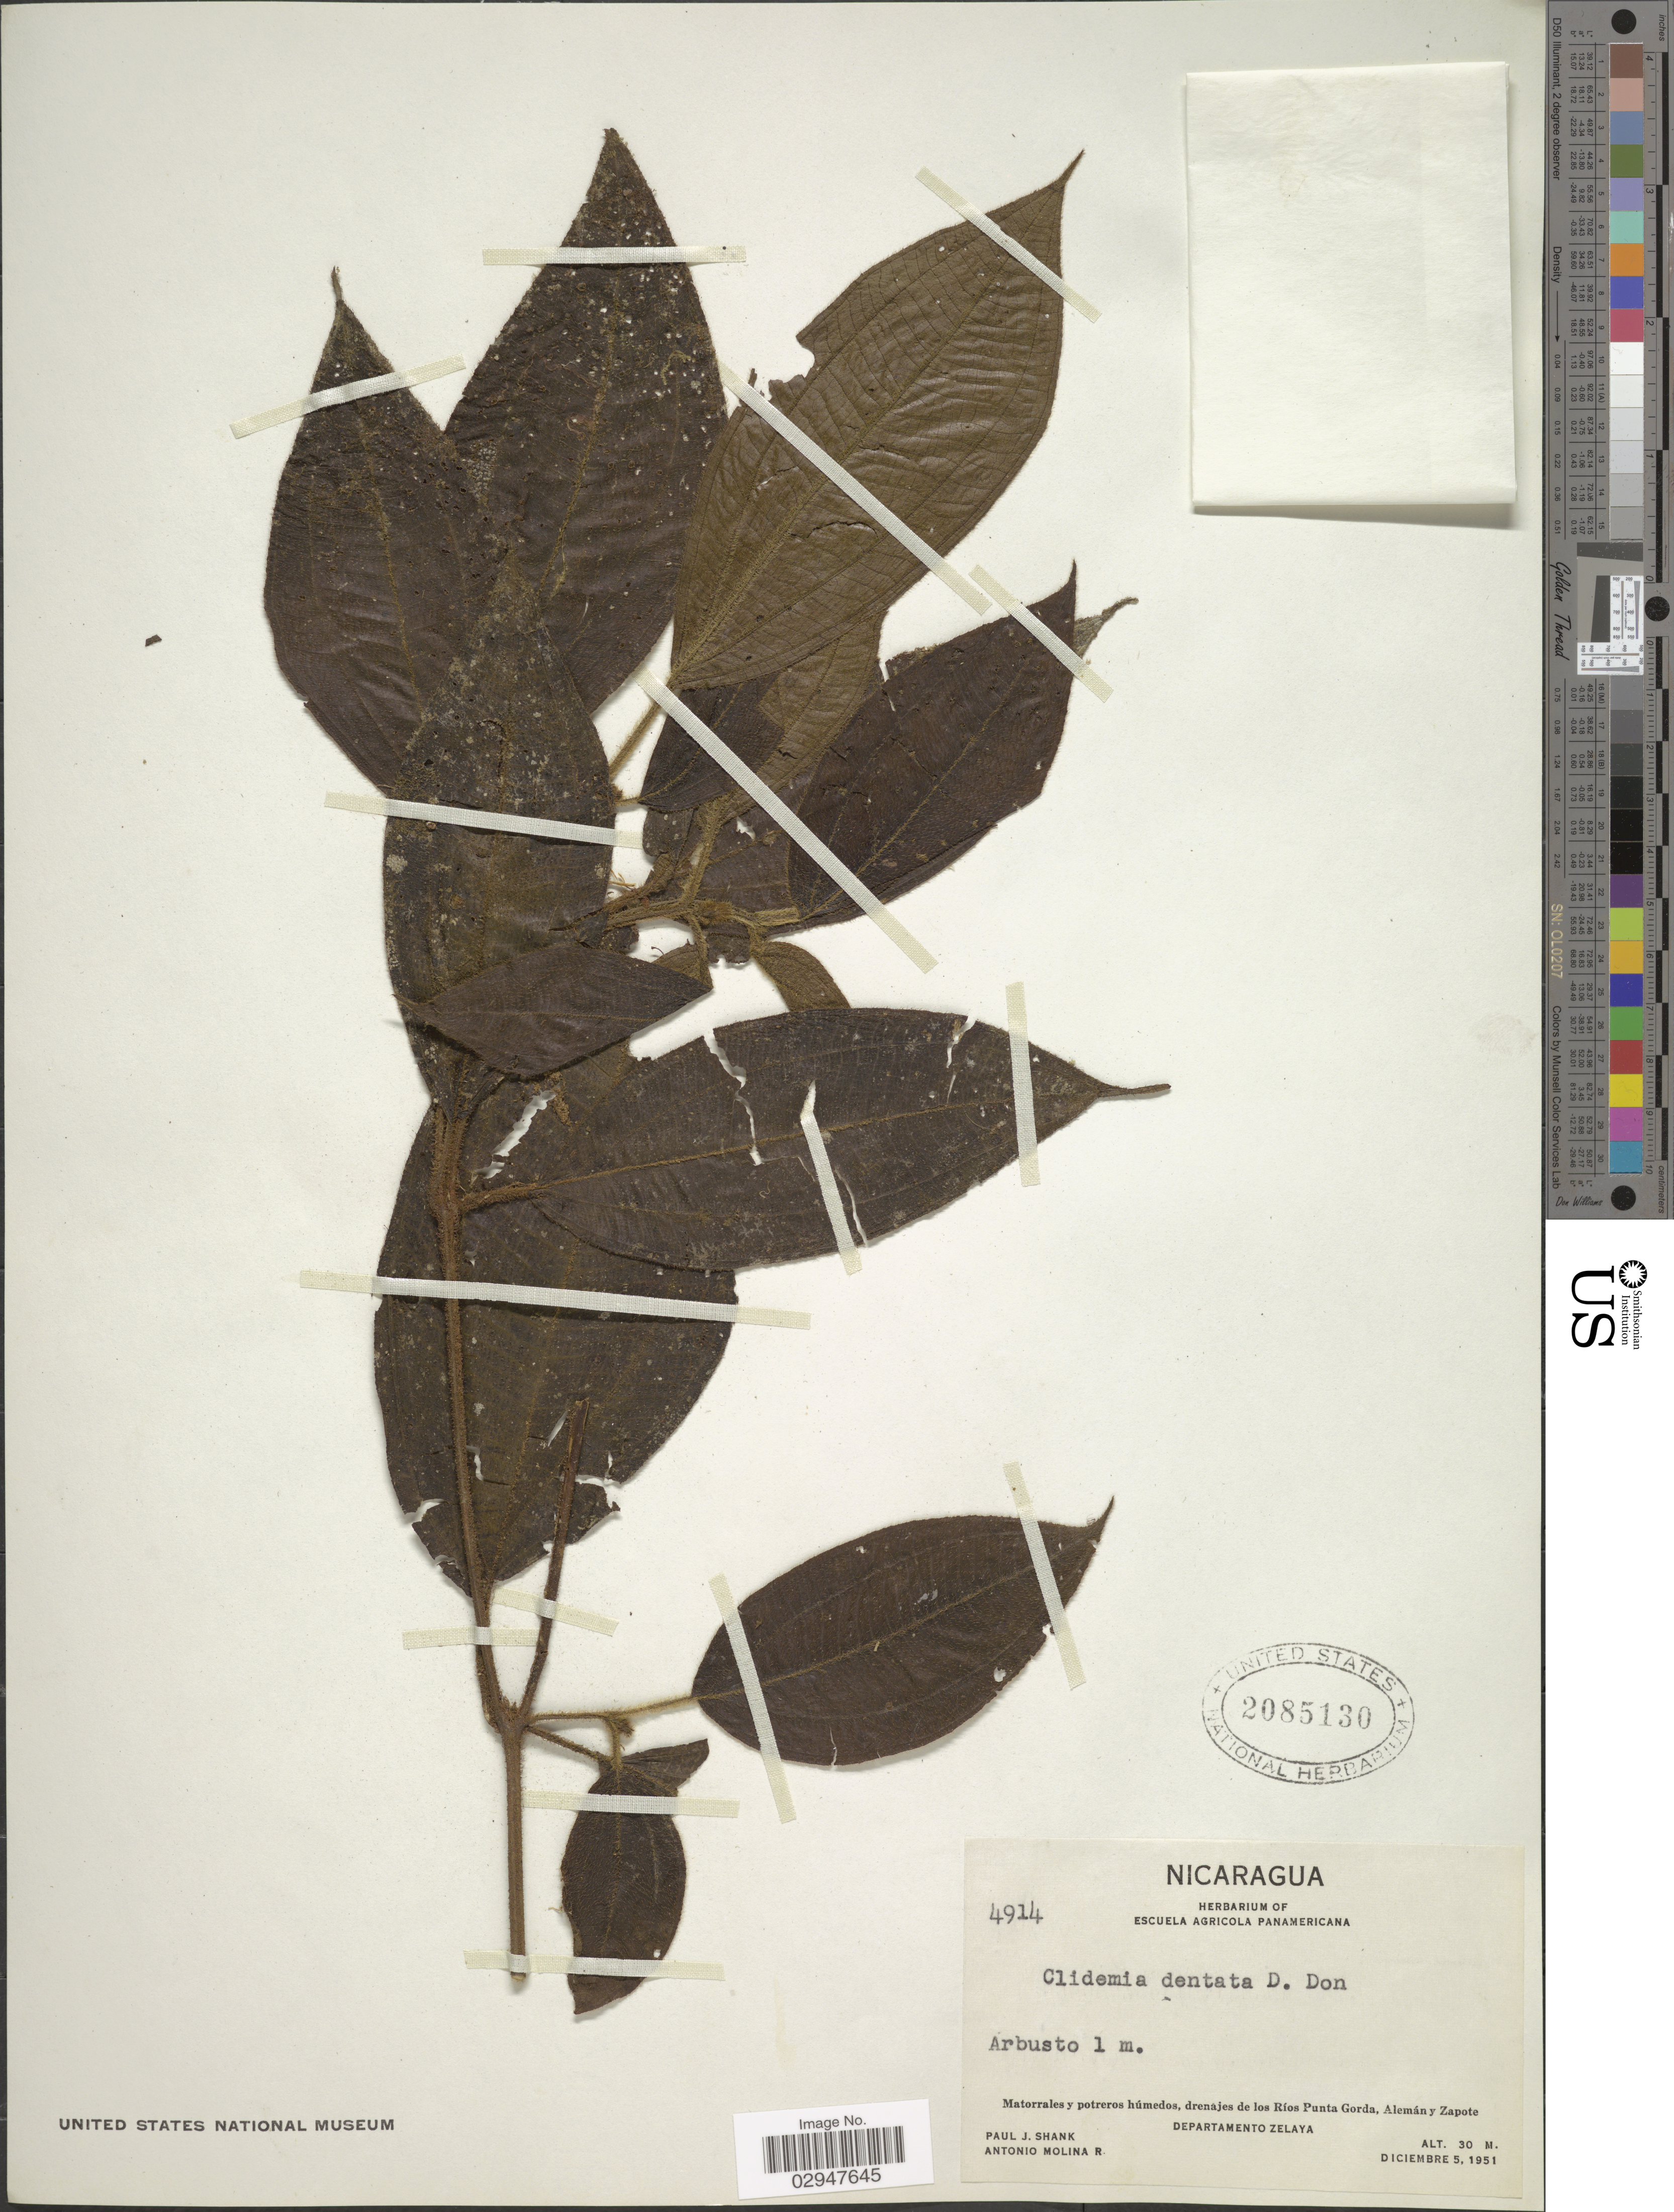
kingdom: Plantae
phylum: Tracheophyta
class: Magnoliopsida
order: Myrtales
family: Melastomataceae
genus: Clidemia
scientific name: Clidemia dentata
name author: D. Don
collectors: P. J. Shank & A. Molina R.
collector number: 4914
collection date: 1951-12-05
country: Nicaragua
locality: Drenajes de los Ríos Punta Gorda, Alemán y Zapote. Departamento Zelaya.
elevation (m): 30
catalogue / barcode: US 2085130